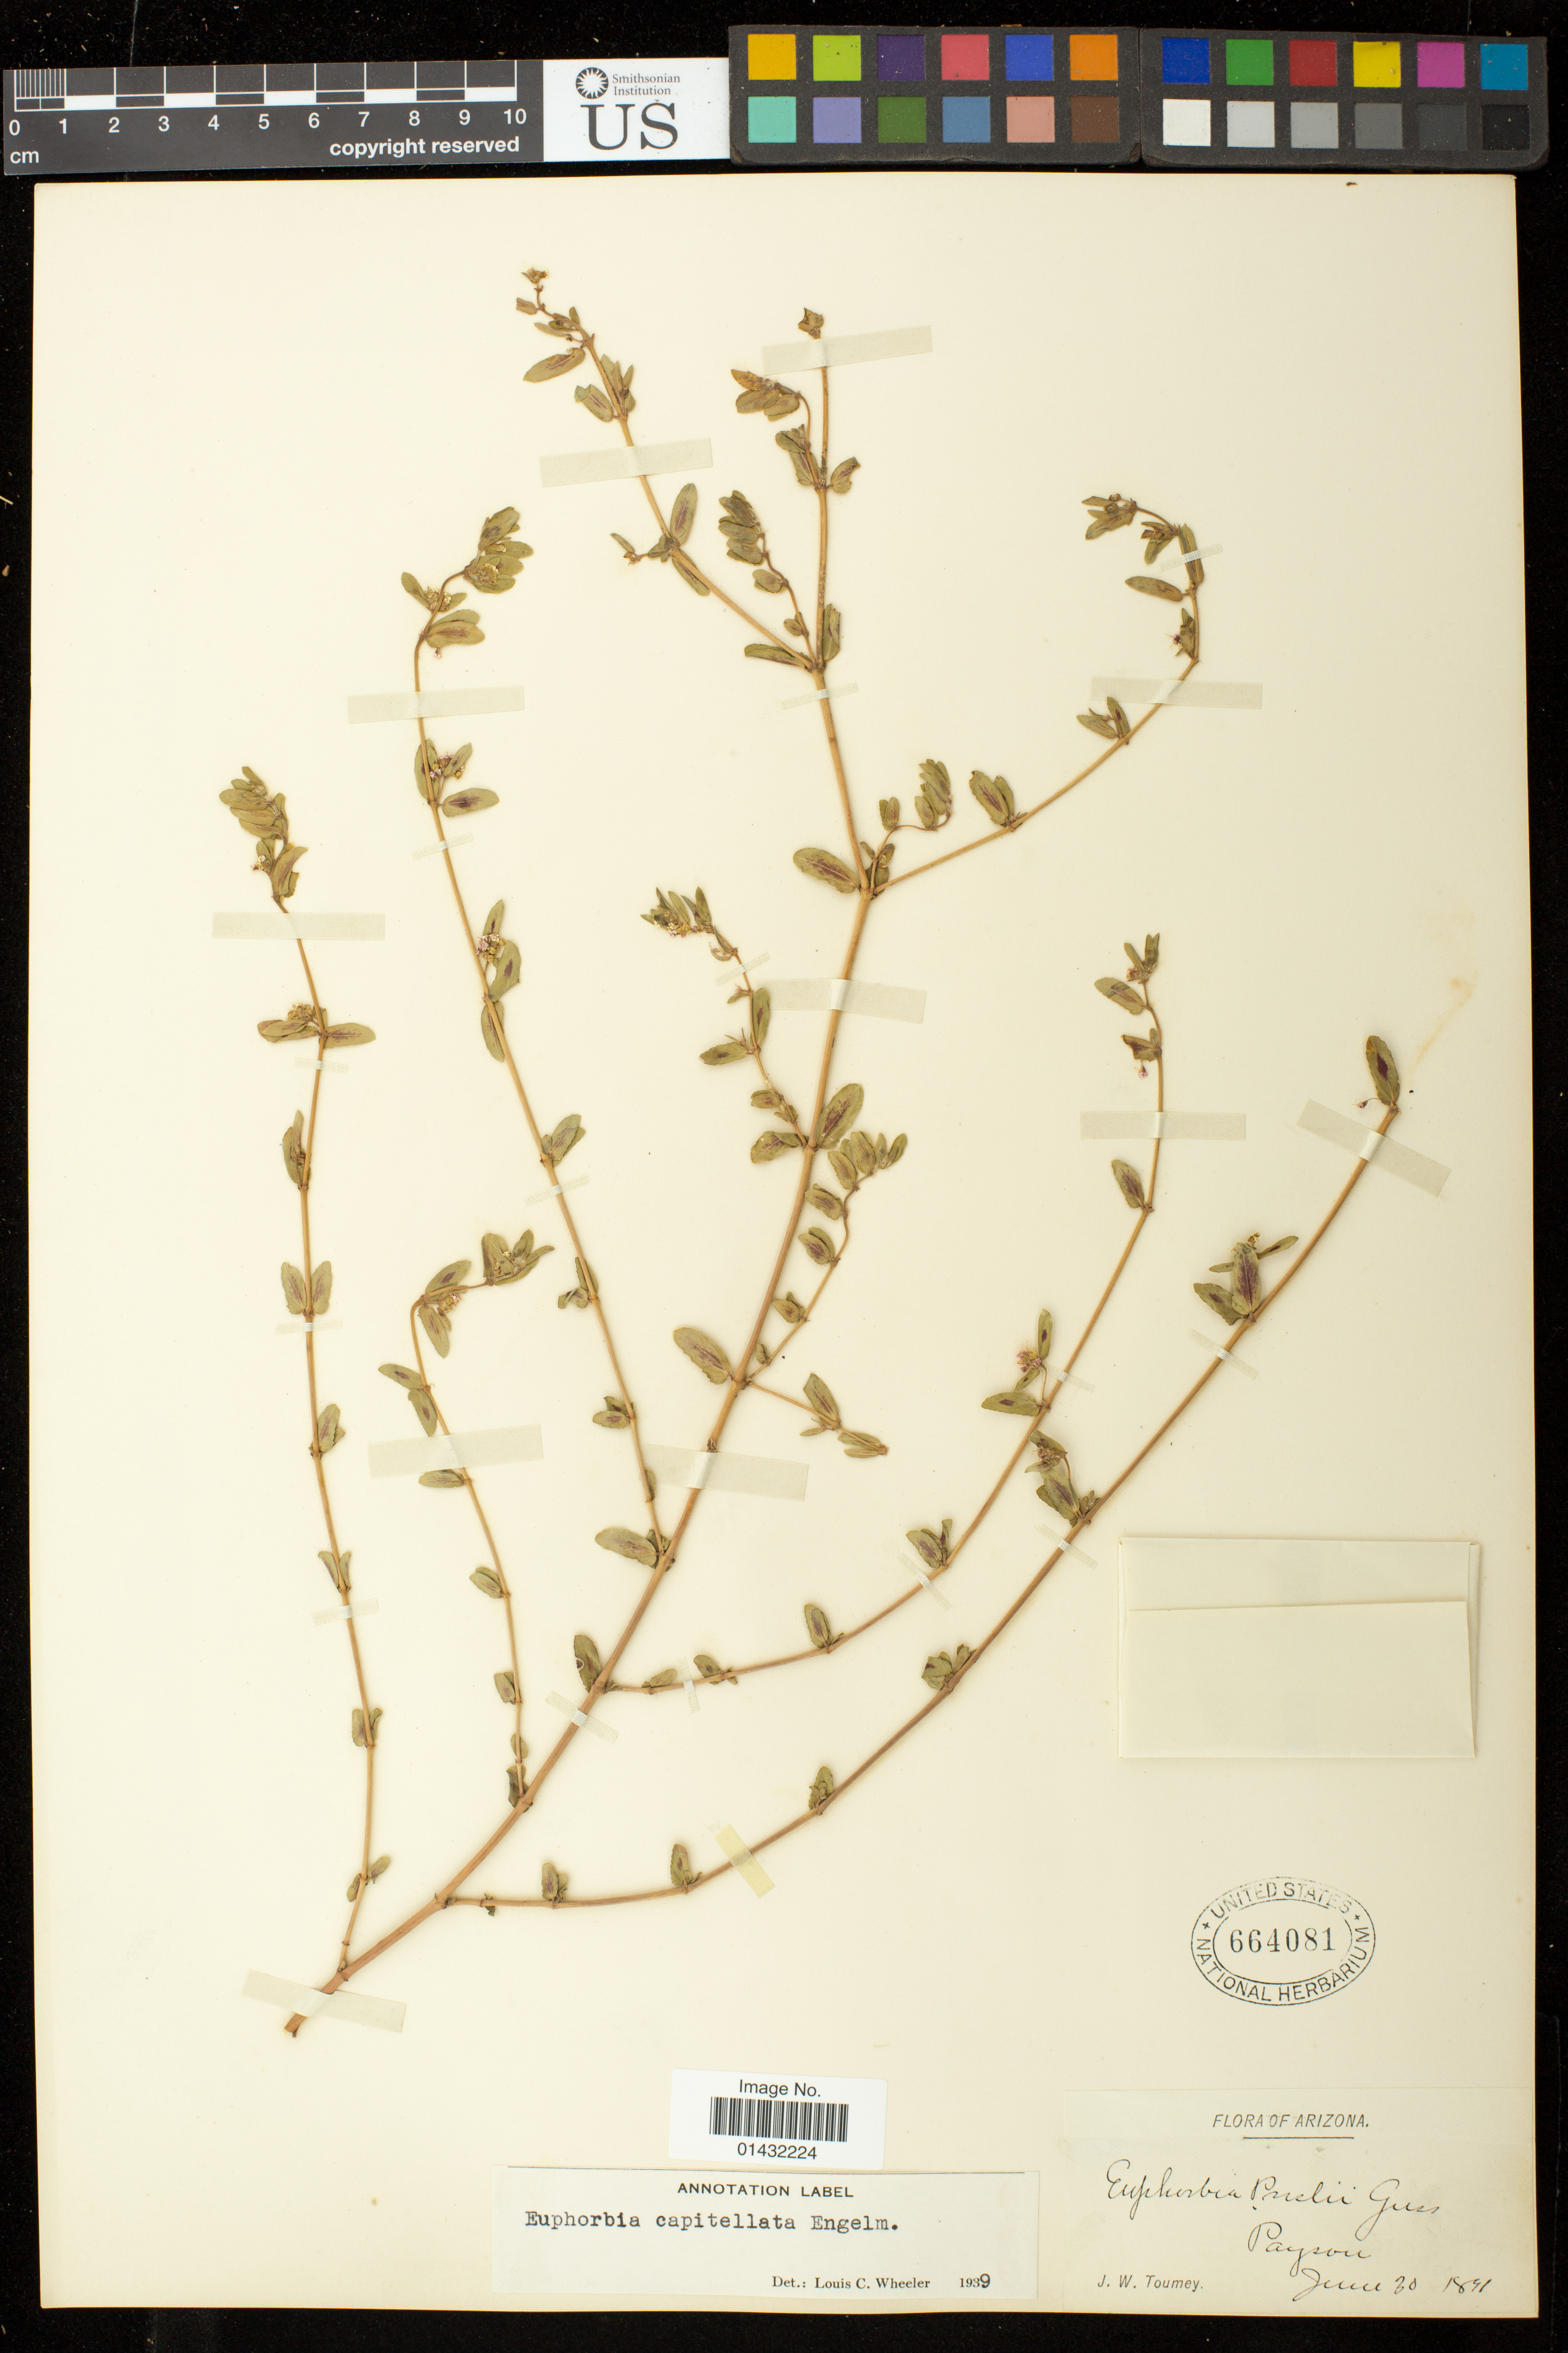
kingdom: Plantae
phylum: Tracheophyta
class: Magnoliopsida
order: Malpighiales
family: Euphorbiaceae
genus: Euphorbia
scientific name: Euphorbia capitellata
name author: Engelm. in Emory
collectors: J. W. Toumey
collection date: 1891-06-30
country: United States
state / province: Arizona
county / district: Gila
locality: Payson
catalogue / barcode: US 664081